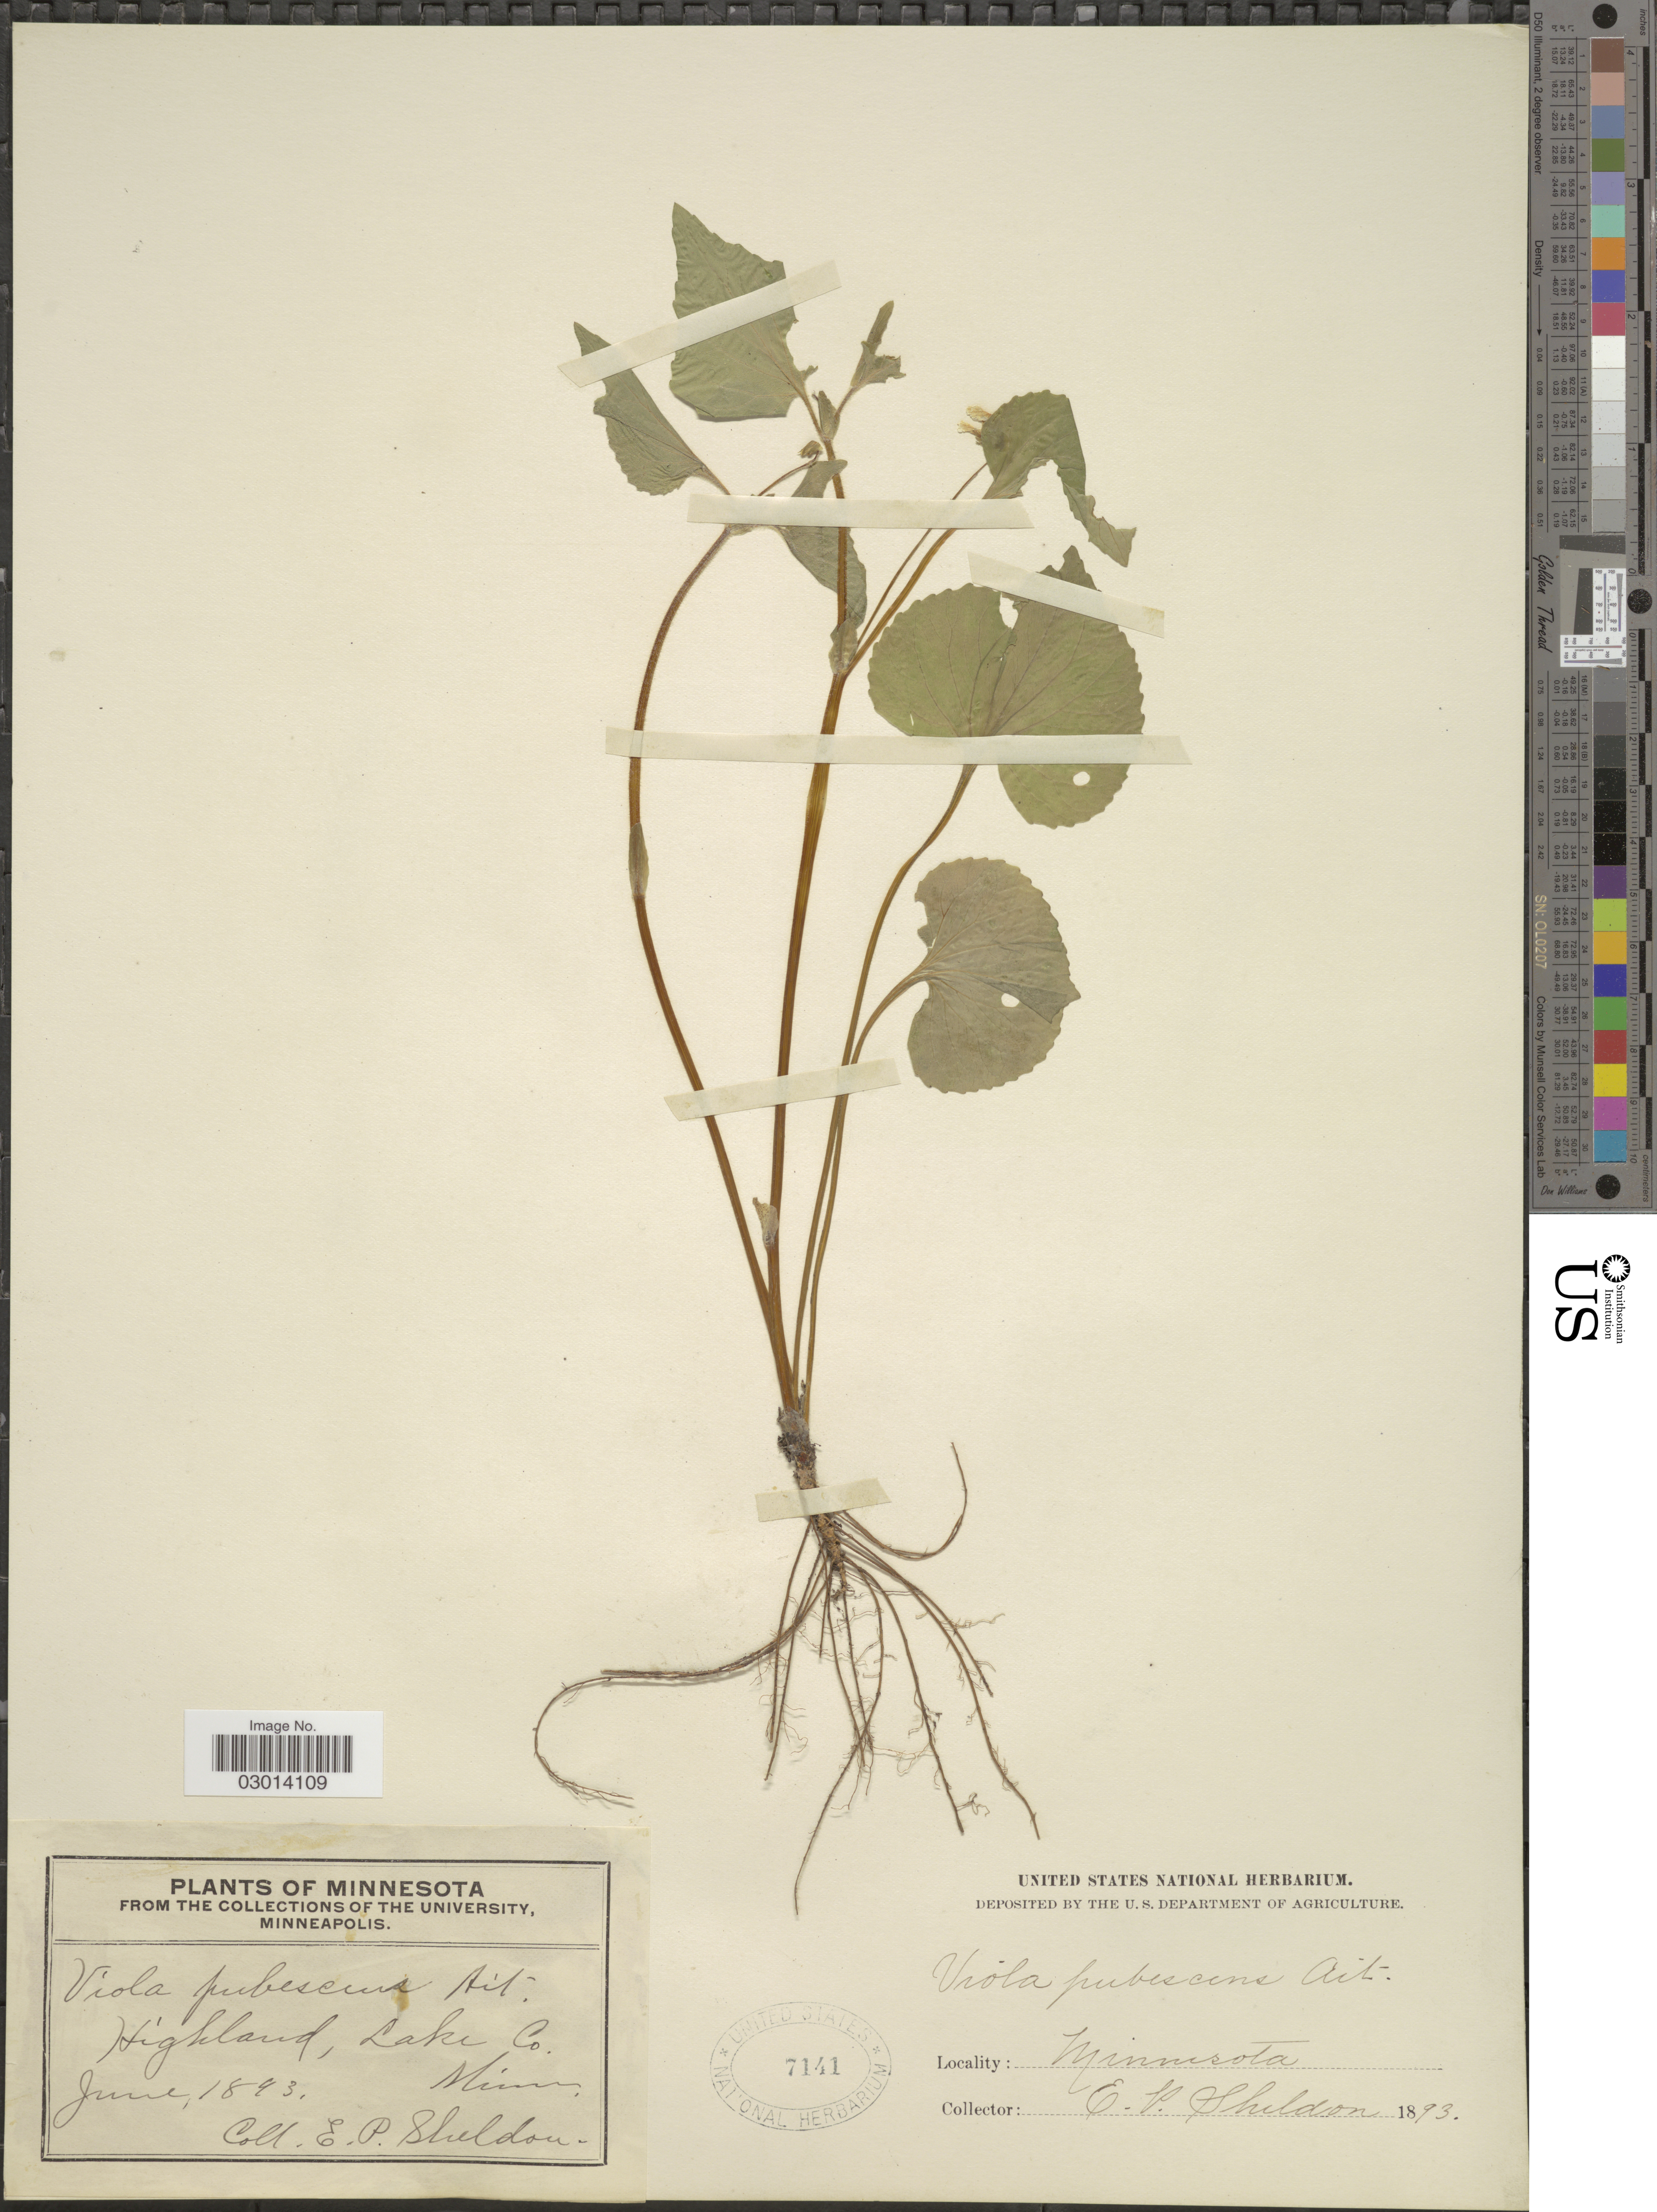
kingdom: Plantae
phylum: Tracheophyta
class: Magnoliopsida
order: Malpighiales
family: Violaceae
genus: Viola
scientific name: Viola pubescens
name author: Aiton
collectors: E. P. Sheldon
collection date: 1893-06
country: United States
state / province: Minnesota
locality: Highland, Lake Co.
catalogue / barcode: US 7141